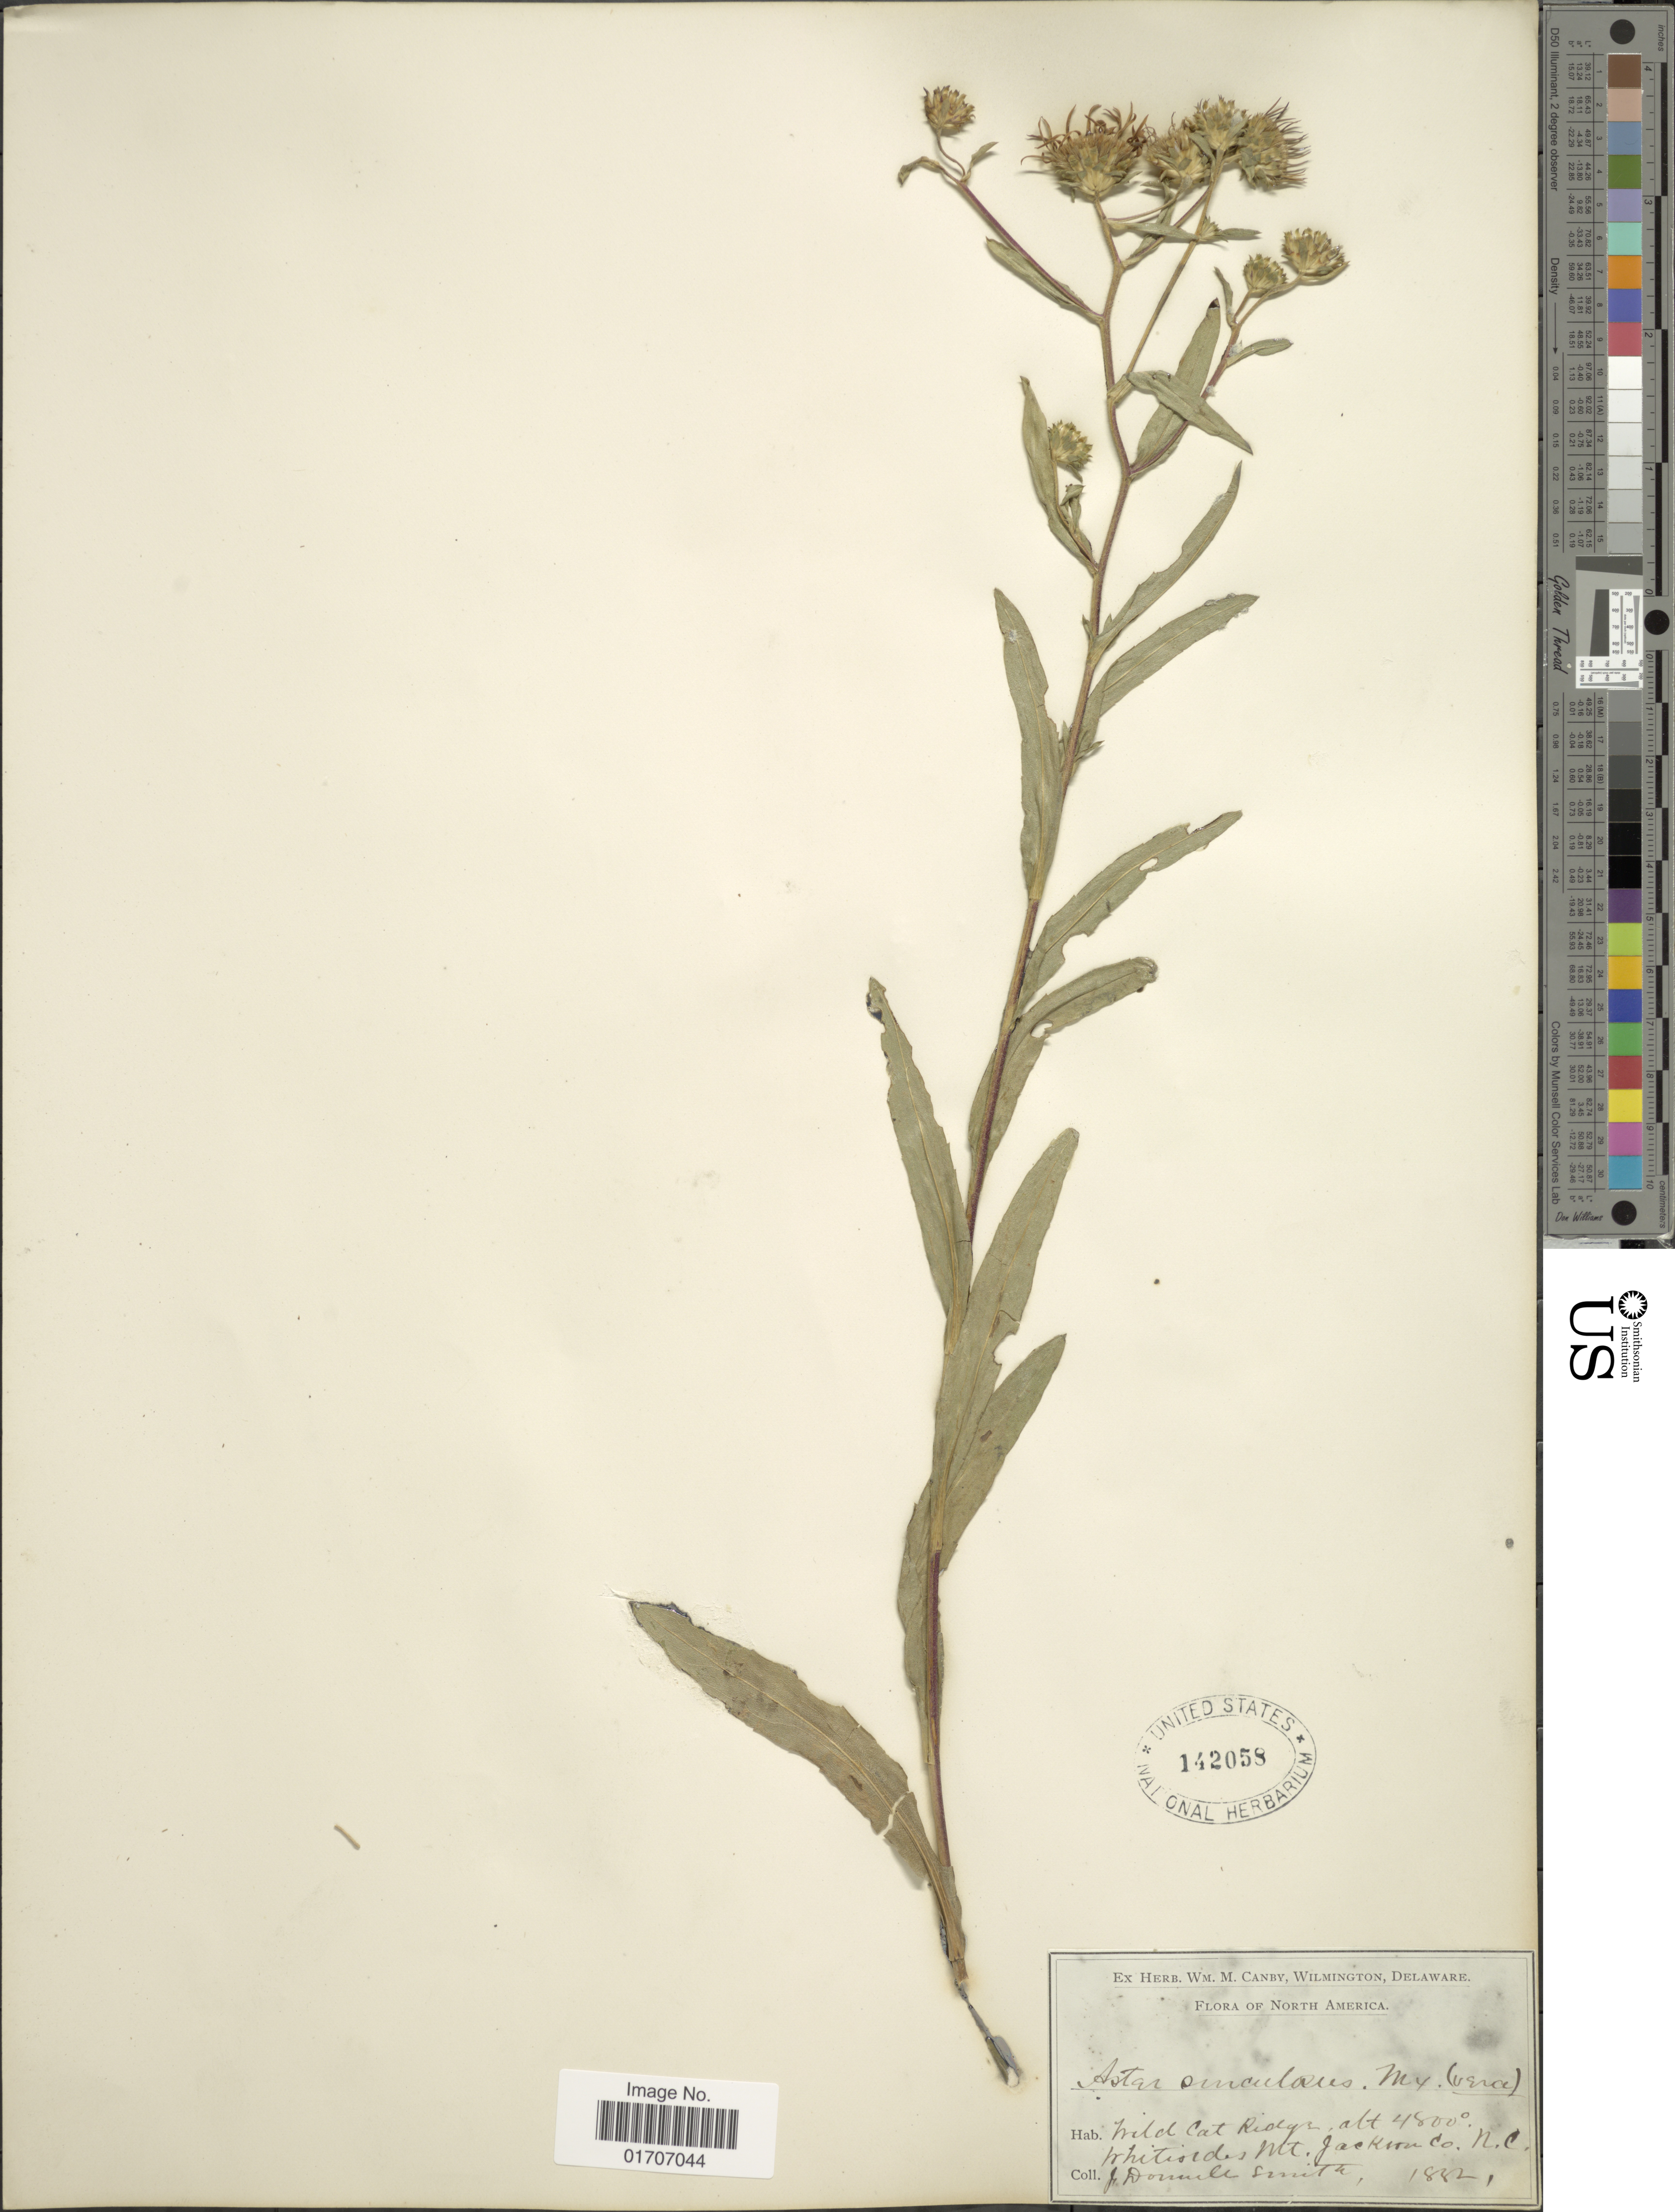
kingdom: Plantae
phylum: Tracheophyta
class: Magnoliopsida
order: Asterales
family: Asteraceae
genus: Eurybia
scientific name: Eurybia surculosa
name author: (Michx.) G.L. Nesom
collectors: J. Donnell Smith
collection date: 1882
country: United States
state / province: North Carolina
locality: Wild Cat Ridge, Whitesides Mt. Jackson Co.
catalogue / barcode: US 142058